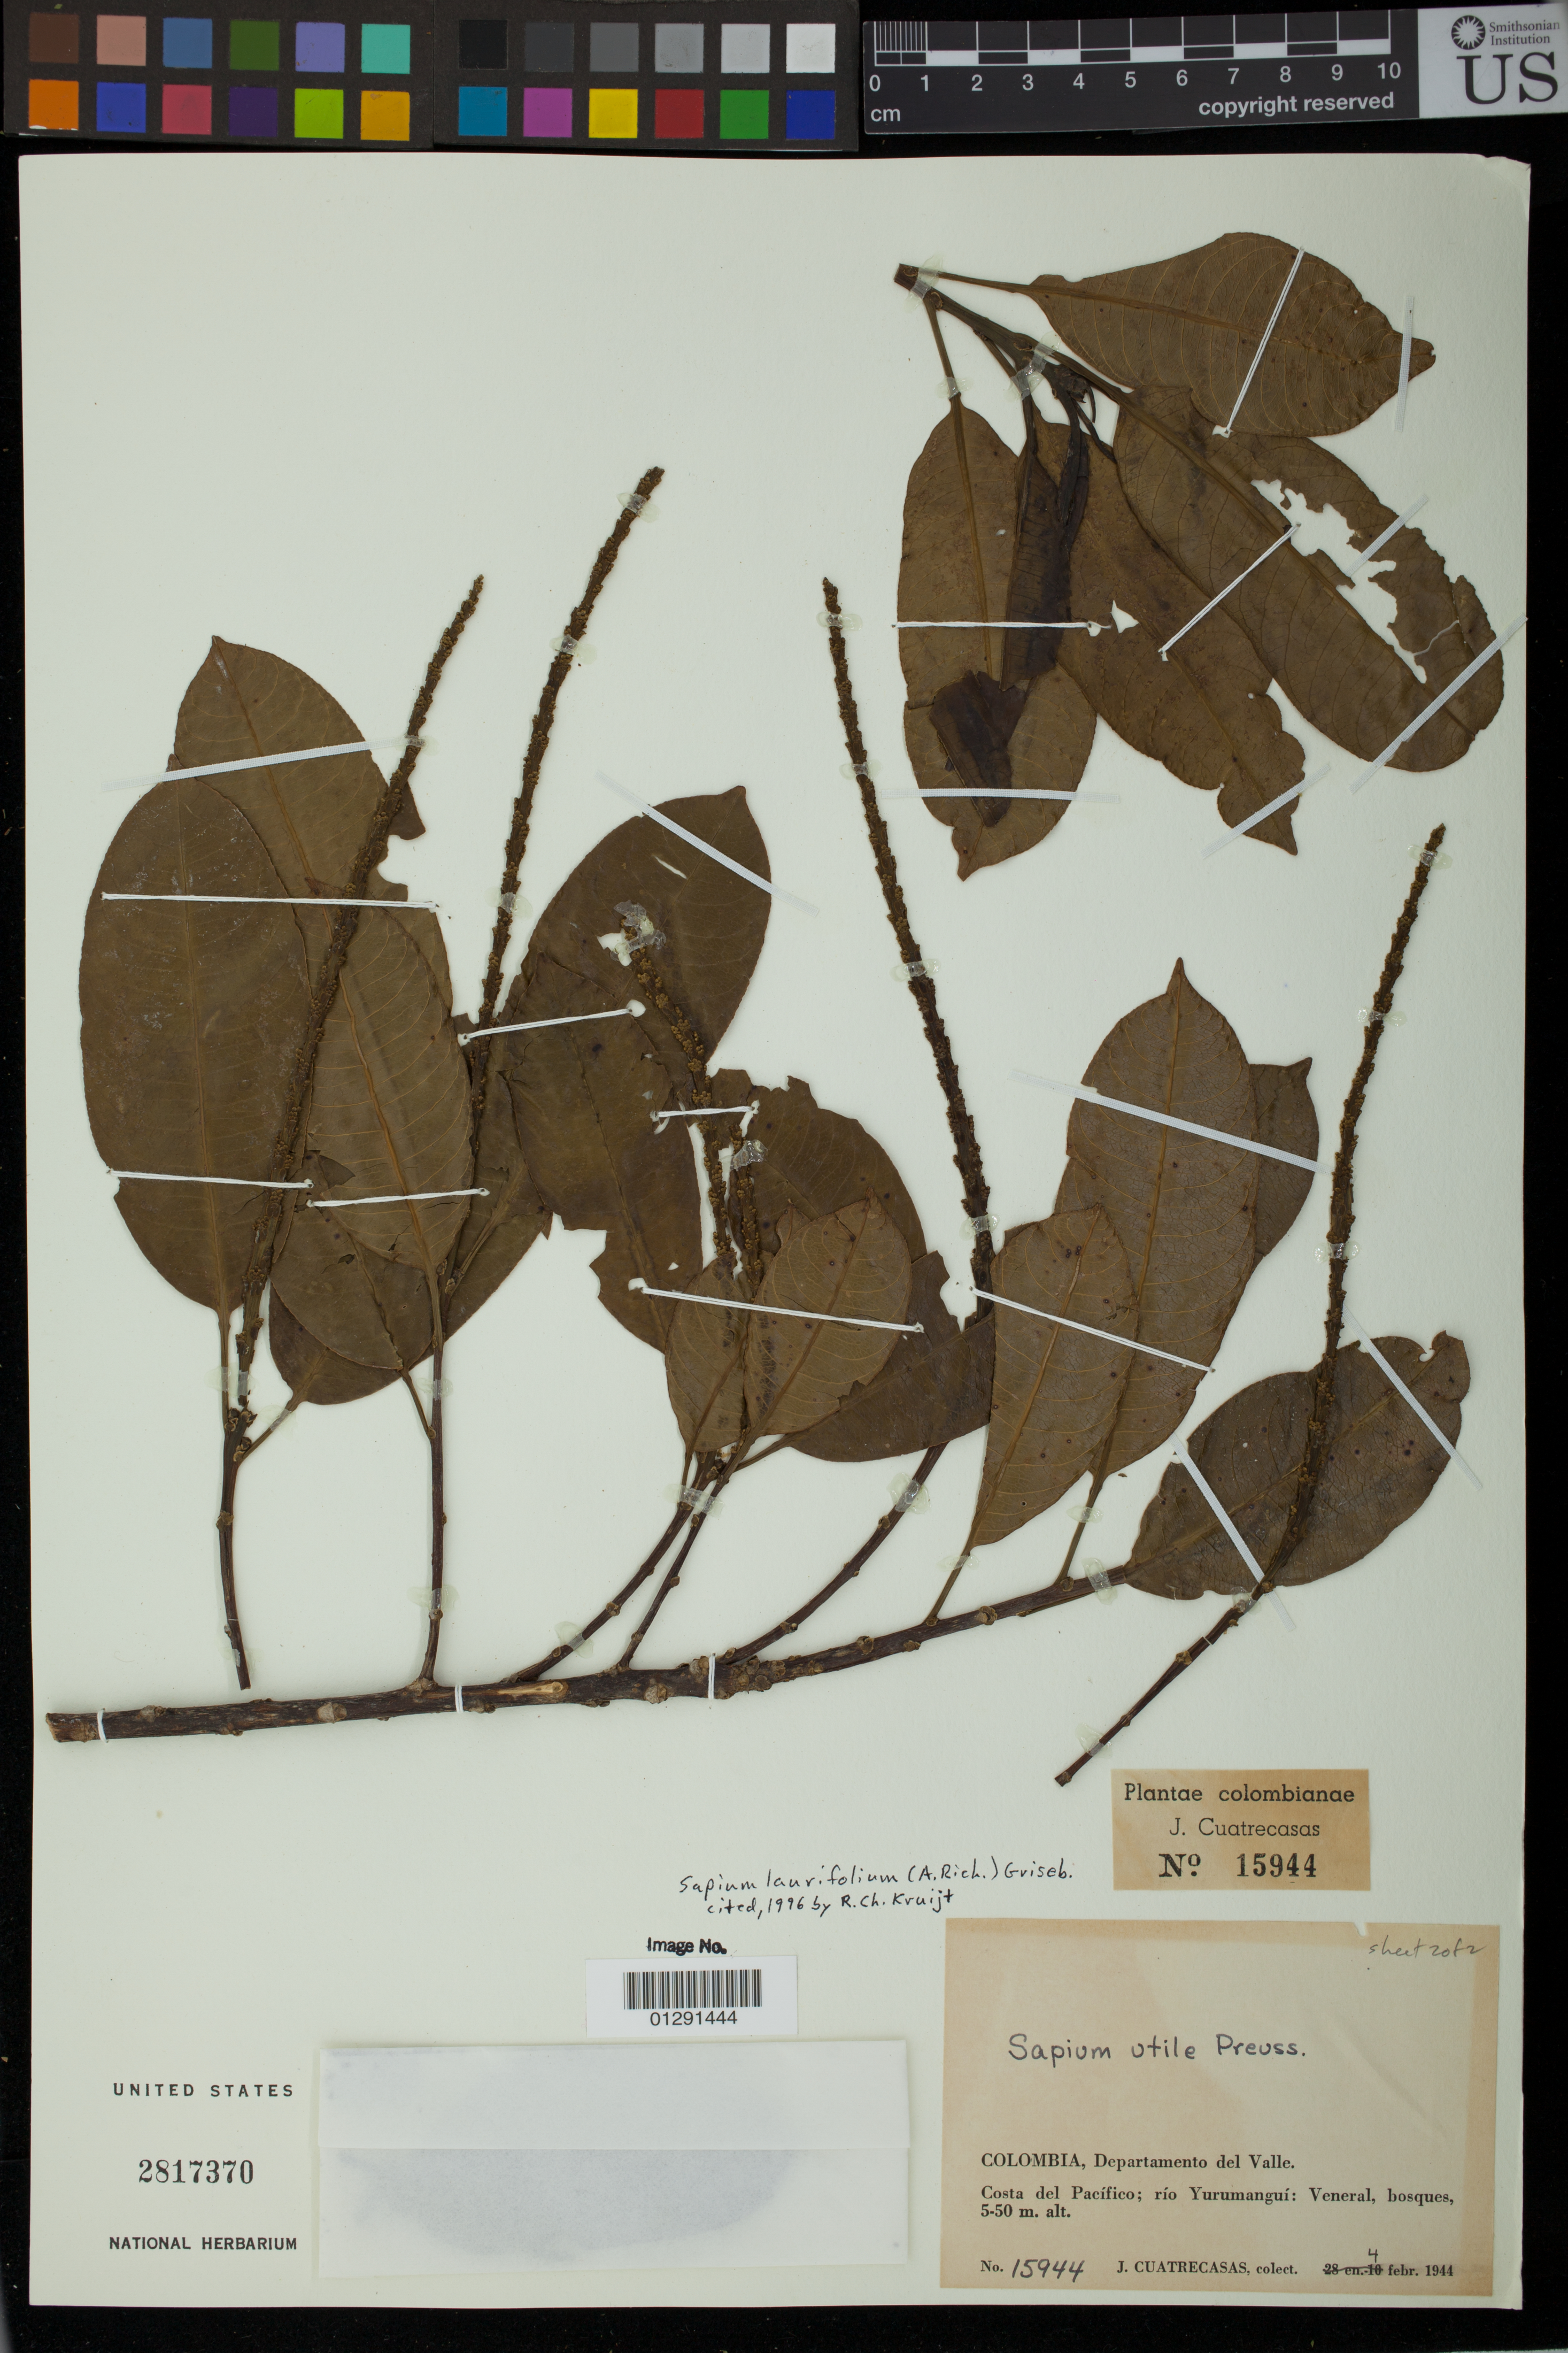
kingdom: Plantae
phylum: Tracheophyta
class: Magnoliopsida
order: Malpighiales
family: Euphorbiaceae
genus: Sapium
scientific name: Sapium lauriflorum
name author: (A. Rich.) Griseb.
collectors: J. Cuatrecasas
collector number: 15944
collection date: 1944-02-04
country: Colombia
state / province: Valle del Cauca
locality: Costa del Pacifico: rio Yurumangui: Veneral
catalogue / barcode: US 2817370